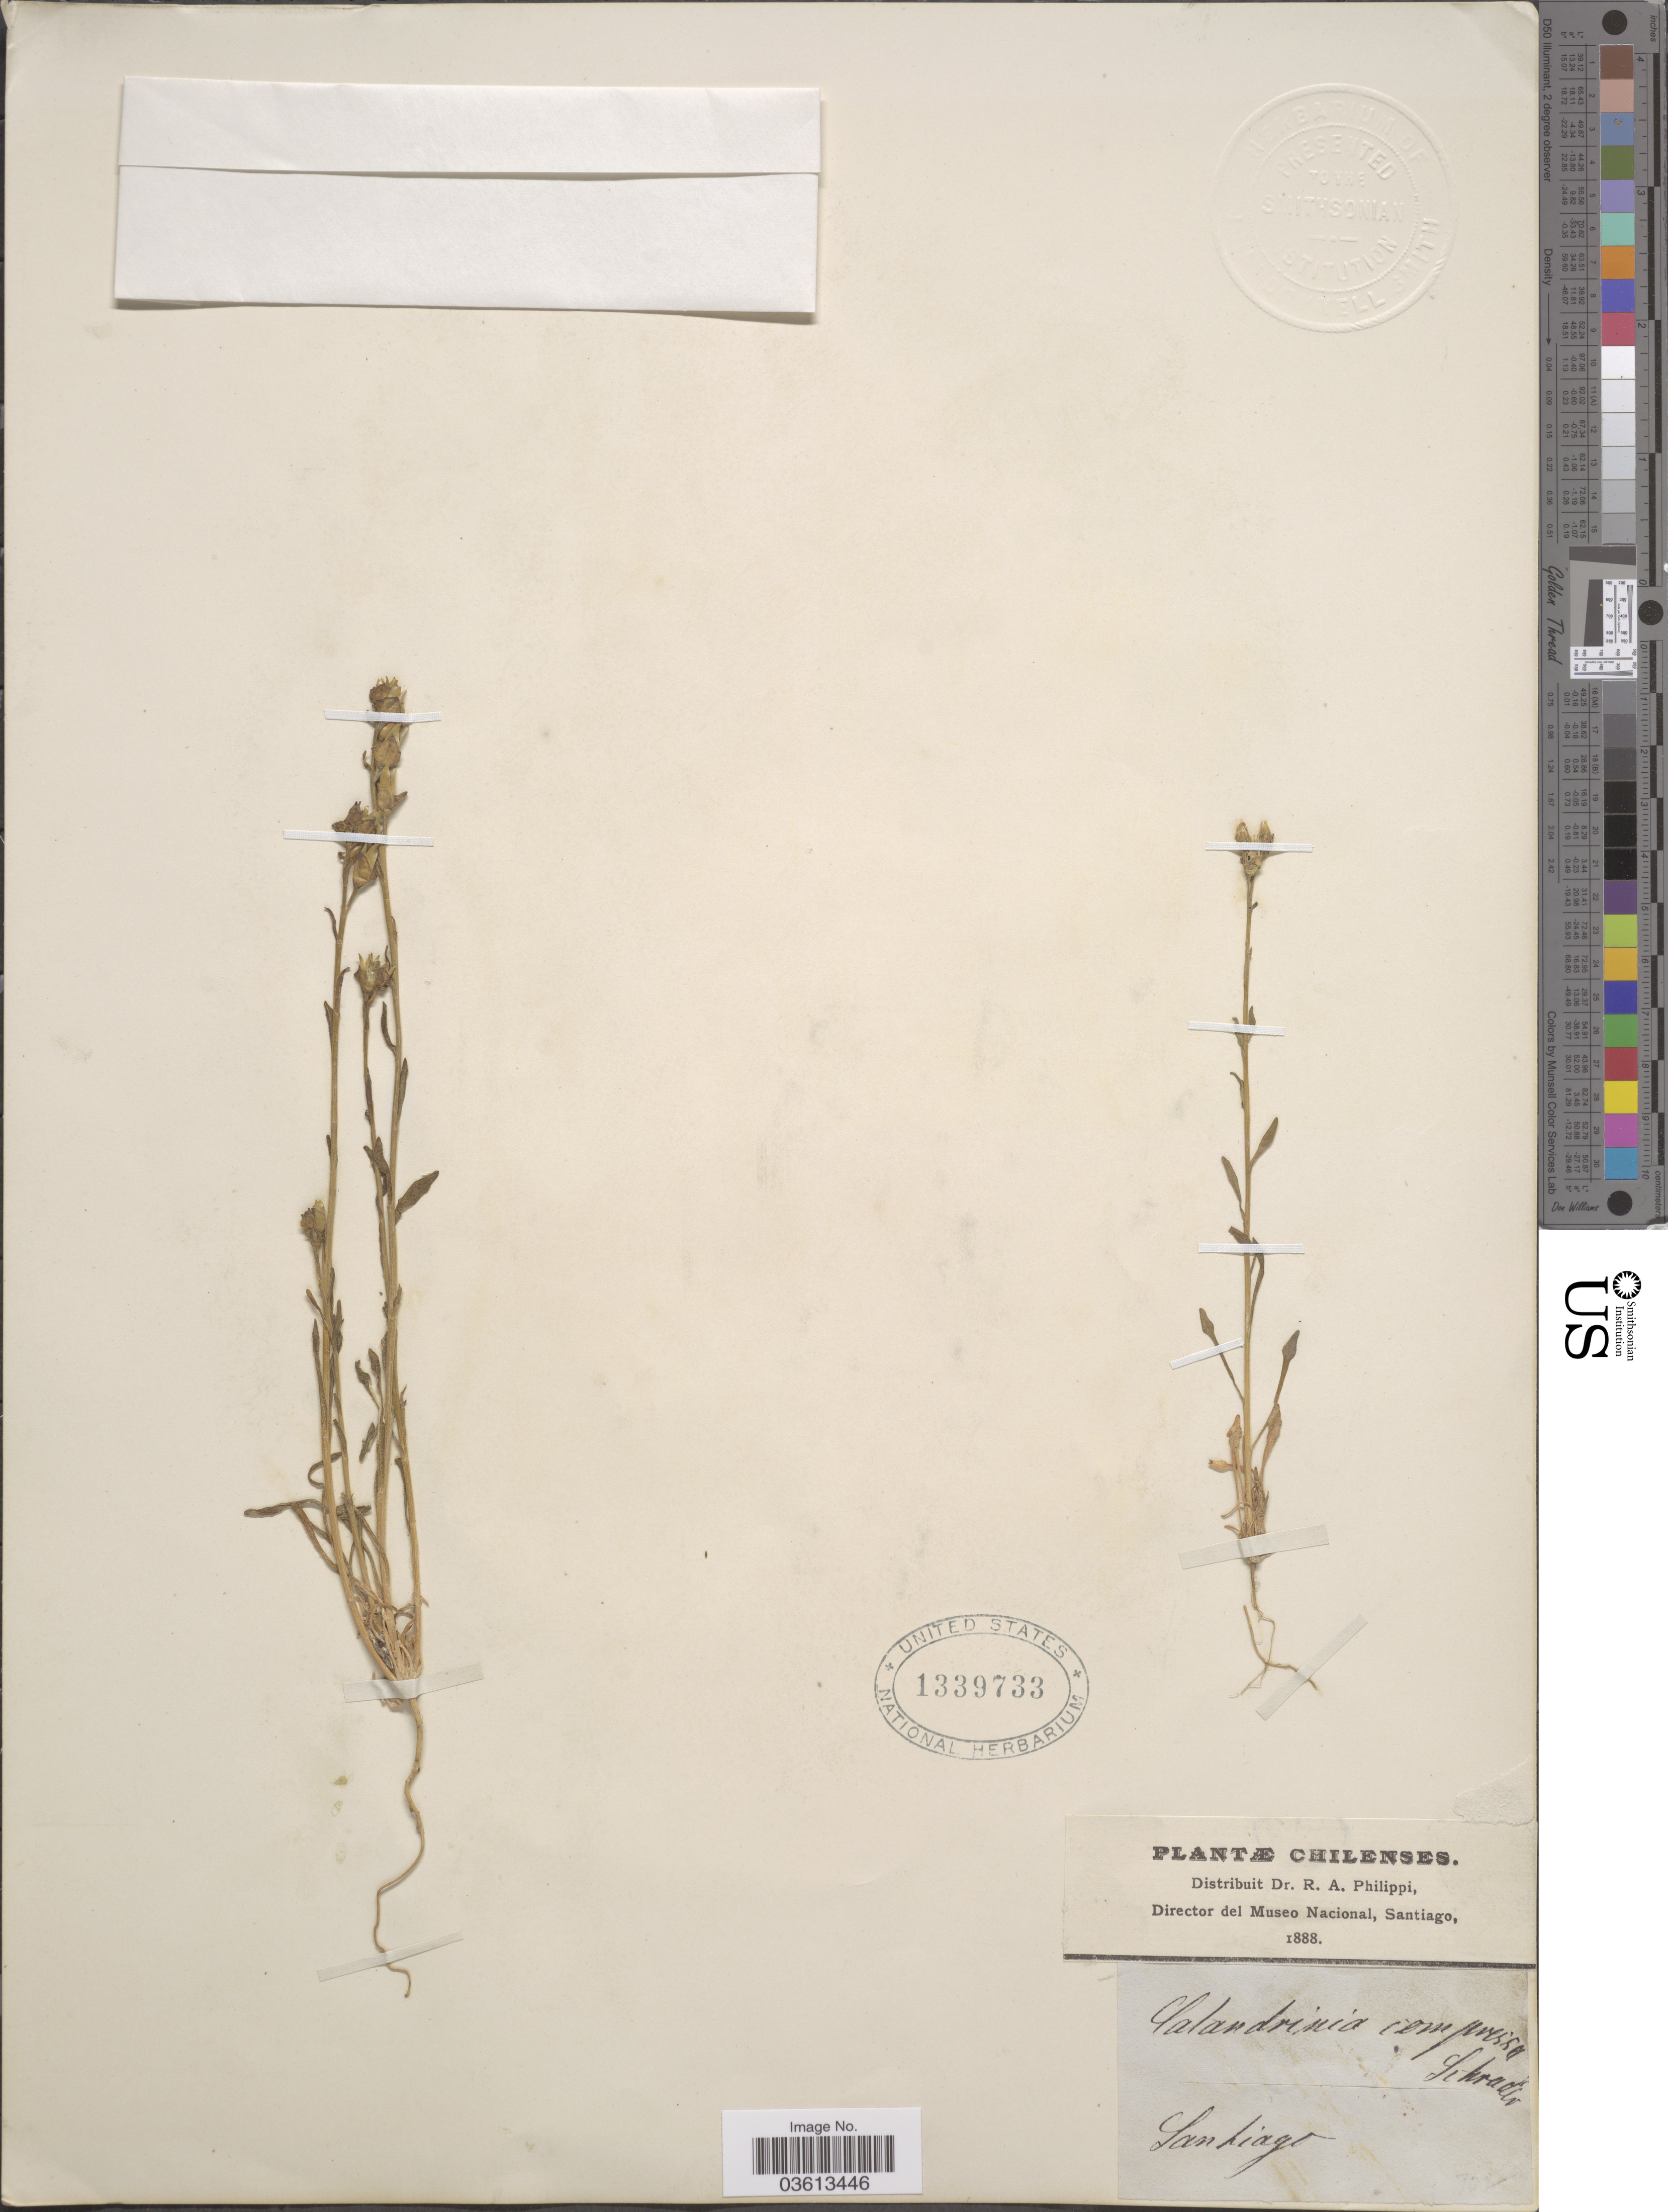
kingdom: Plantae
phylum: Tracheophyta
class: Magnoliopsida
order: Caryophyllales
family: Montiaceae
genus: Calandrinia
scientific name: Calandrinia ciliata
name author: (Ruiz & Pav.) DC.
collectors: ex. herb. R.A. Philippi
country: Chile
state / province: Región Metropolitana (RM)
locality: Santiago.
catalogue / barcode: US 1339733